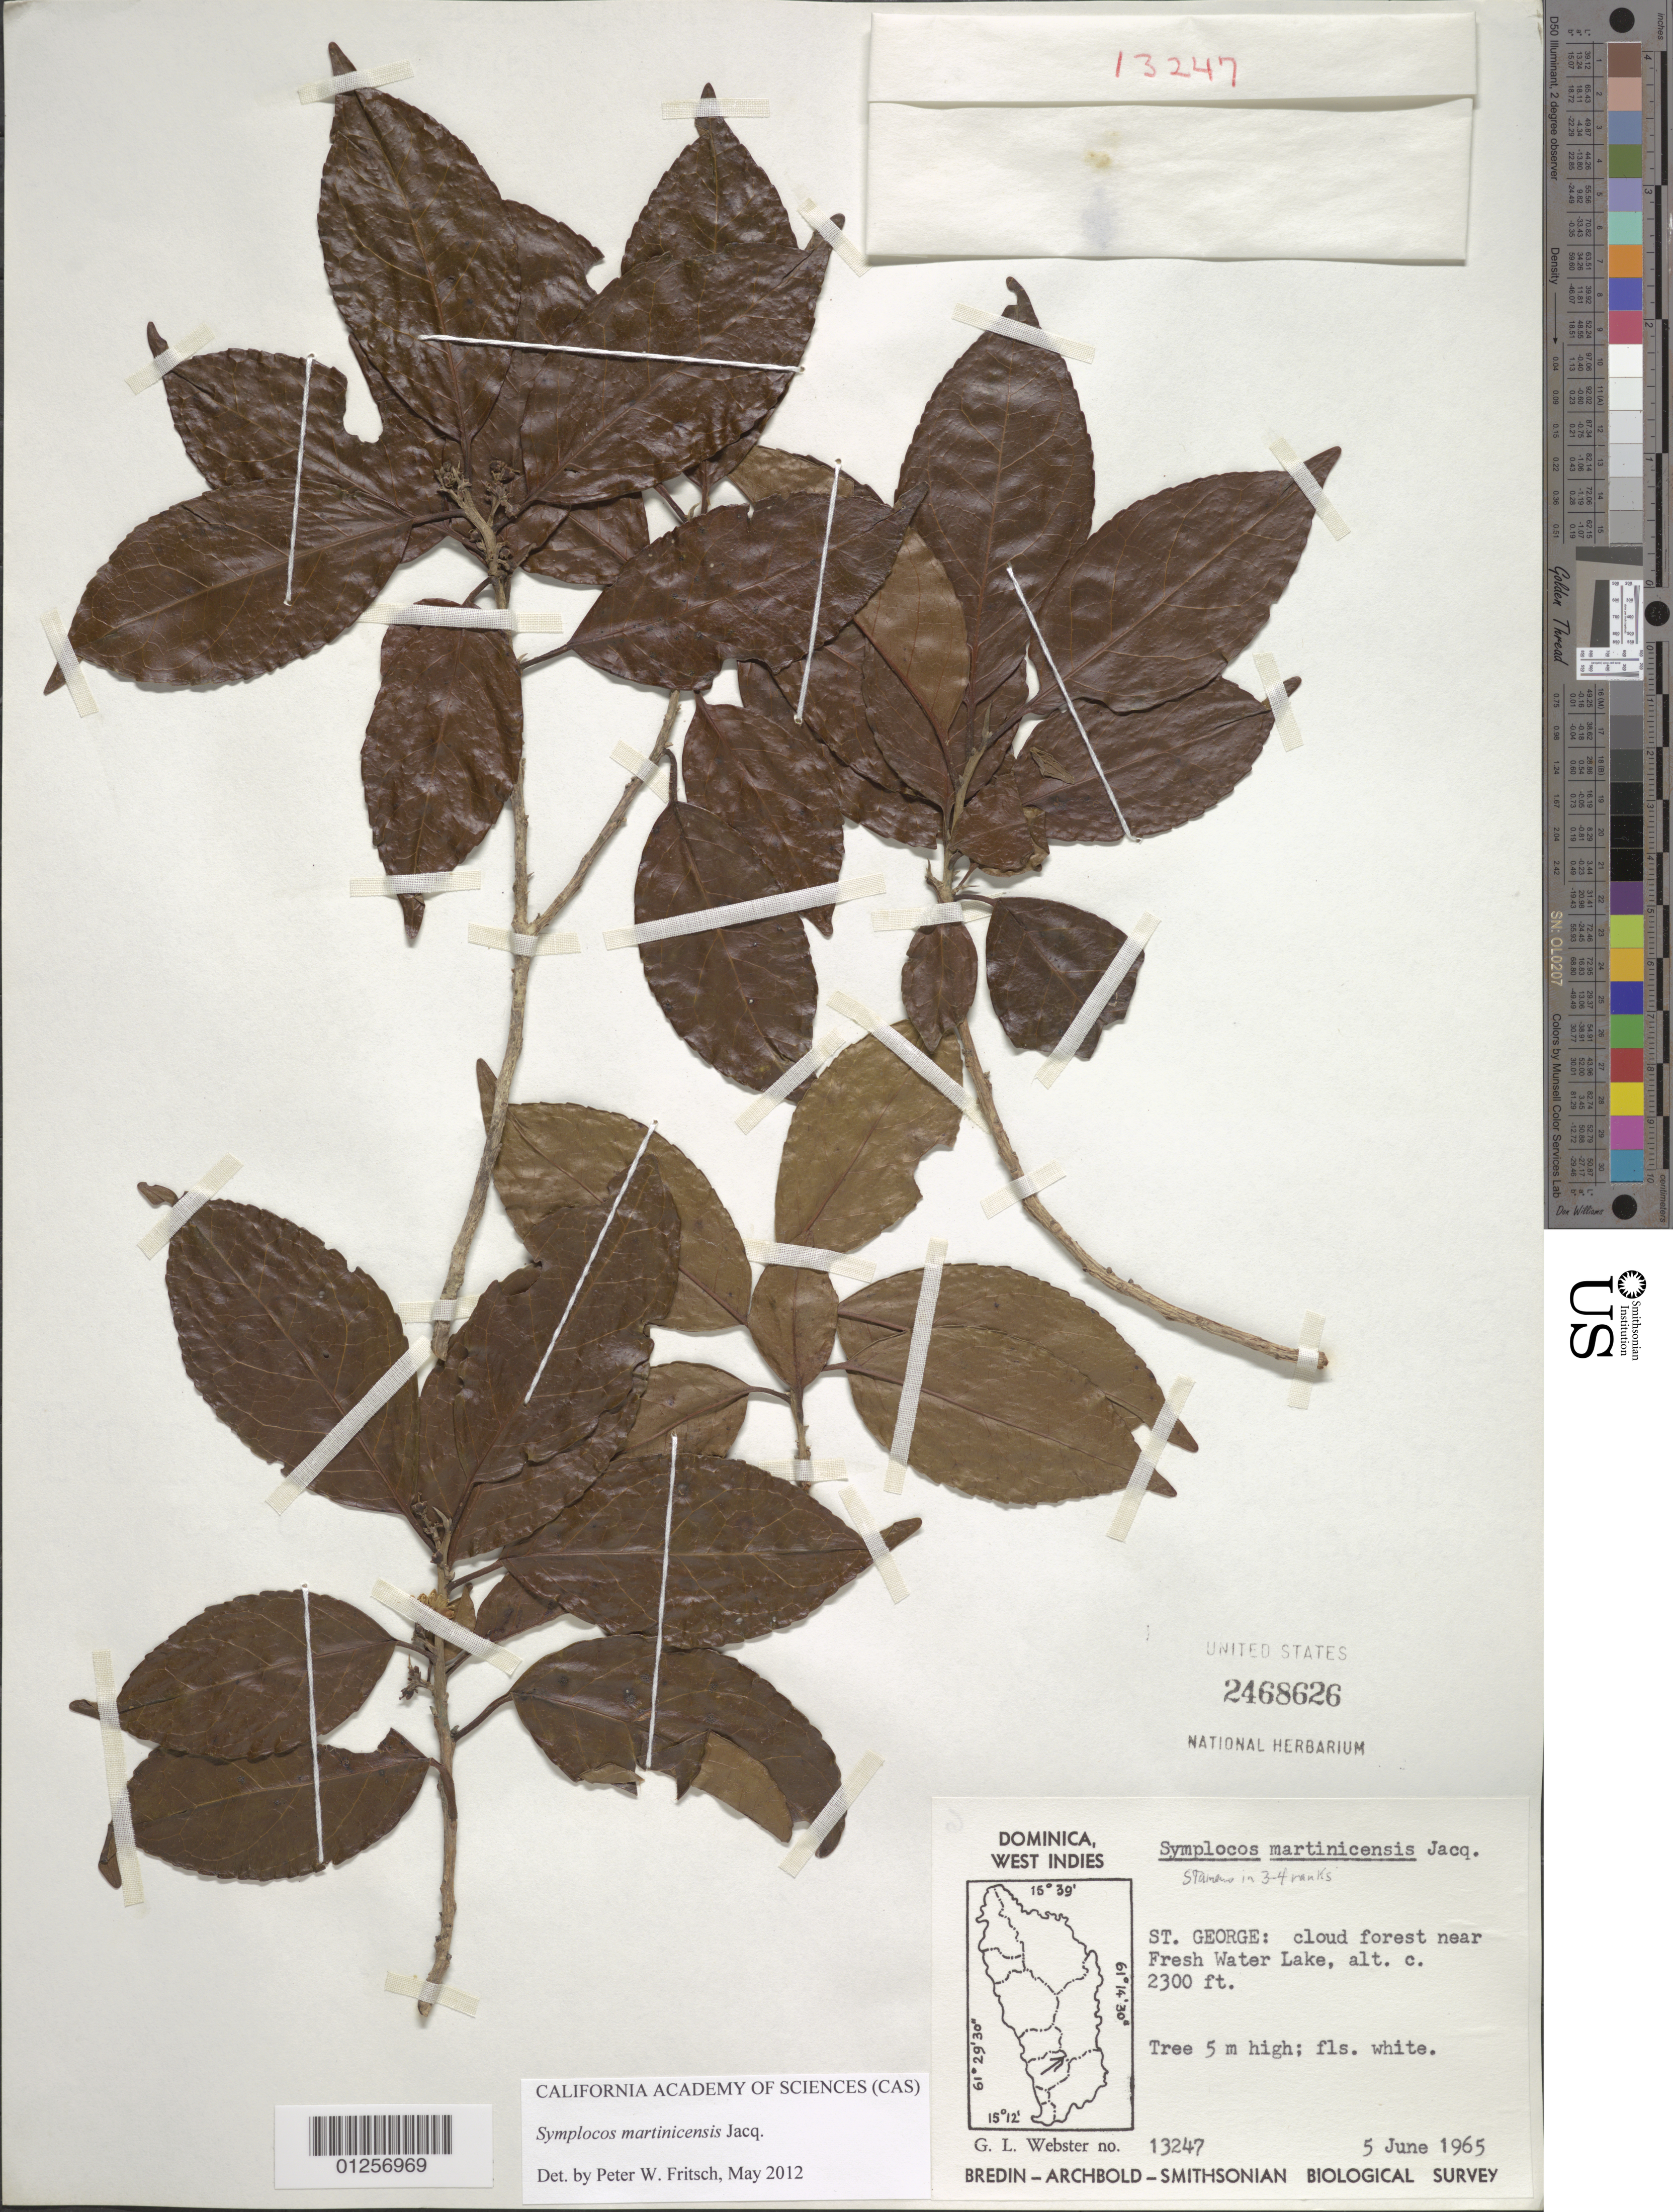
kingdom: Plantae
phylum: Tracheophyta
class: Magnoliopsida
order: Ericales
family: Symplocaceae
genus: Symplocos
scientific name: Symplocos martinicensis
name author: Jacq.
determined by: Fritsch, Peter W.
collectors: G. L. Webster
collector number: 13247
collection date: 1965-06-05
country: Dominica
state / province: St. George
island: Dominica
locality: Fresh Water Lake, near.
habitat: Cloud forest.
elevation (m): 701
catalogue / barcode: US 2468626